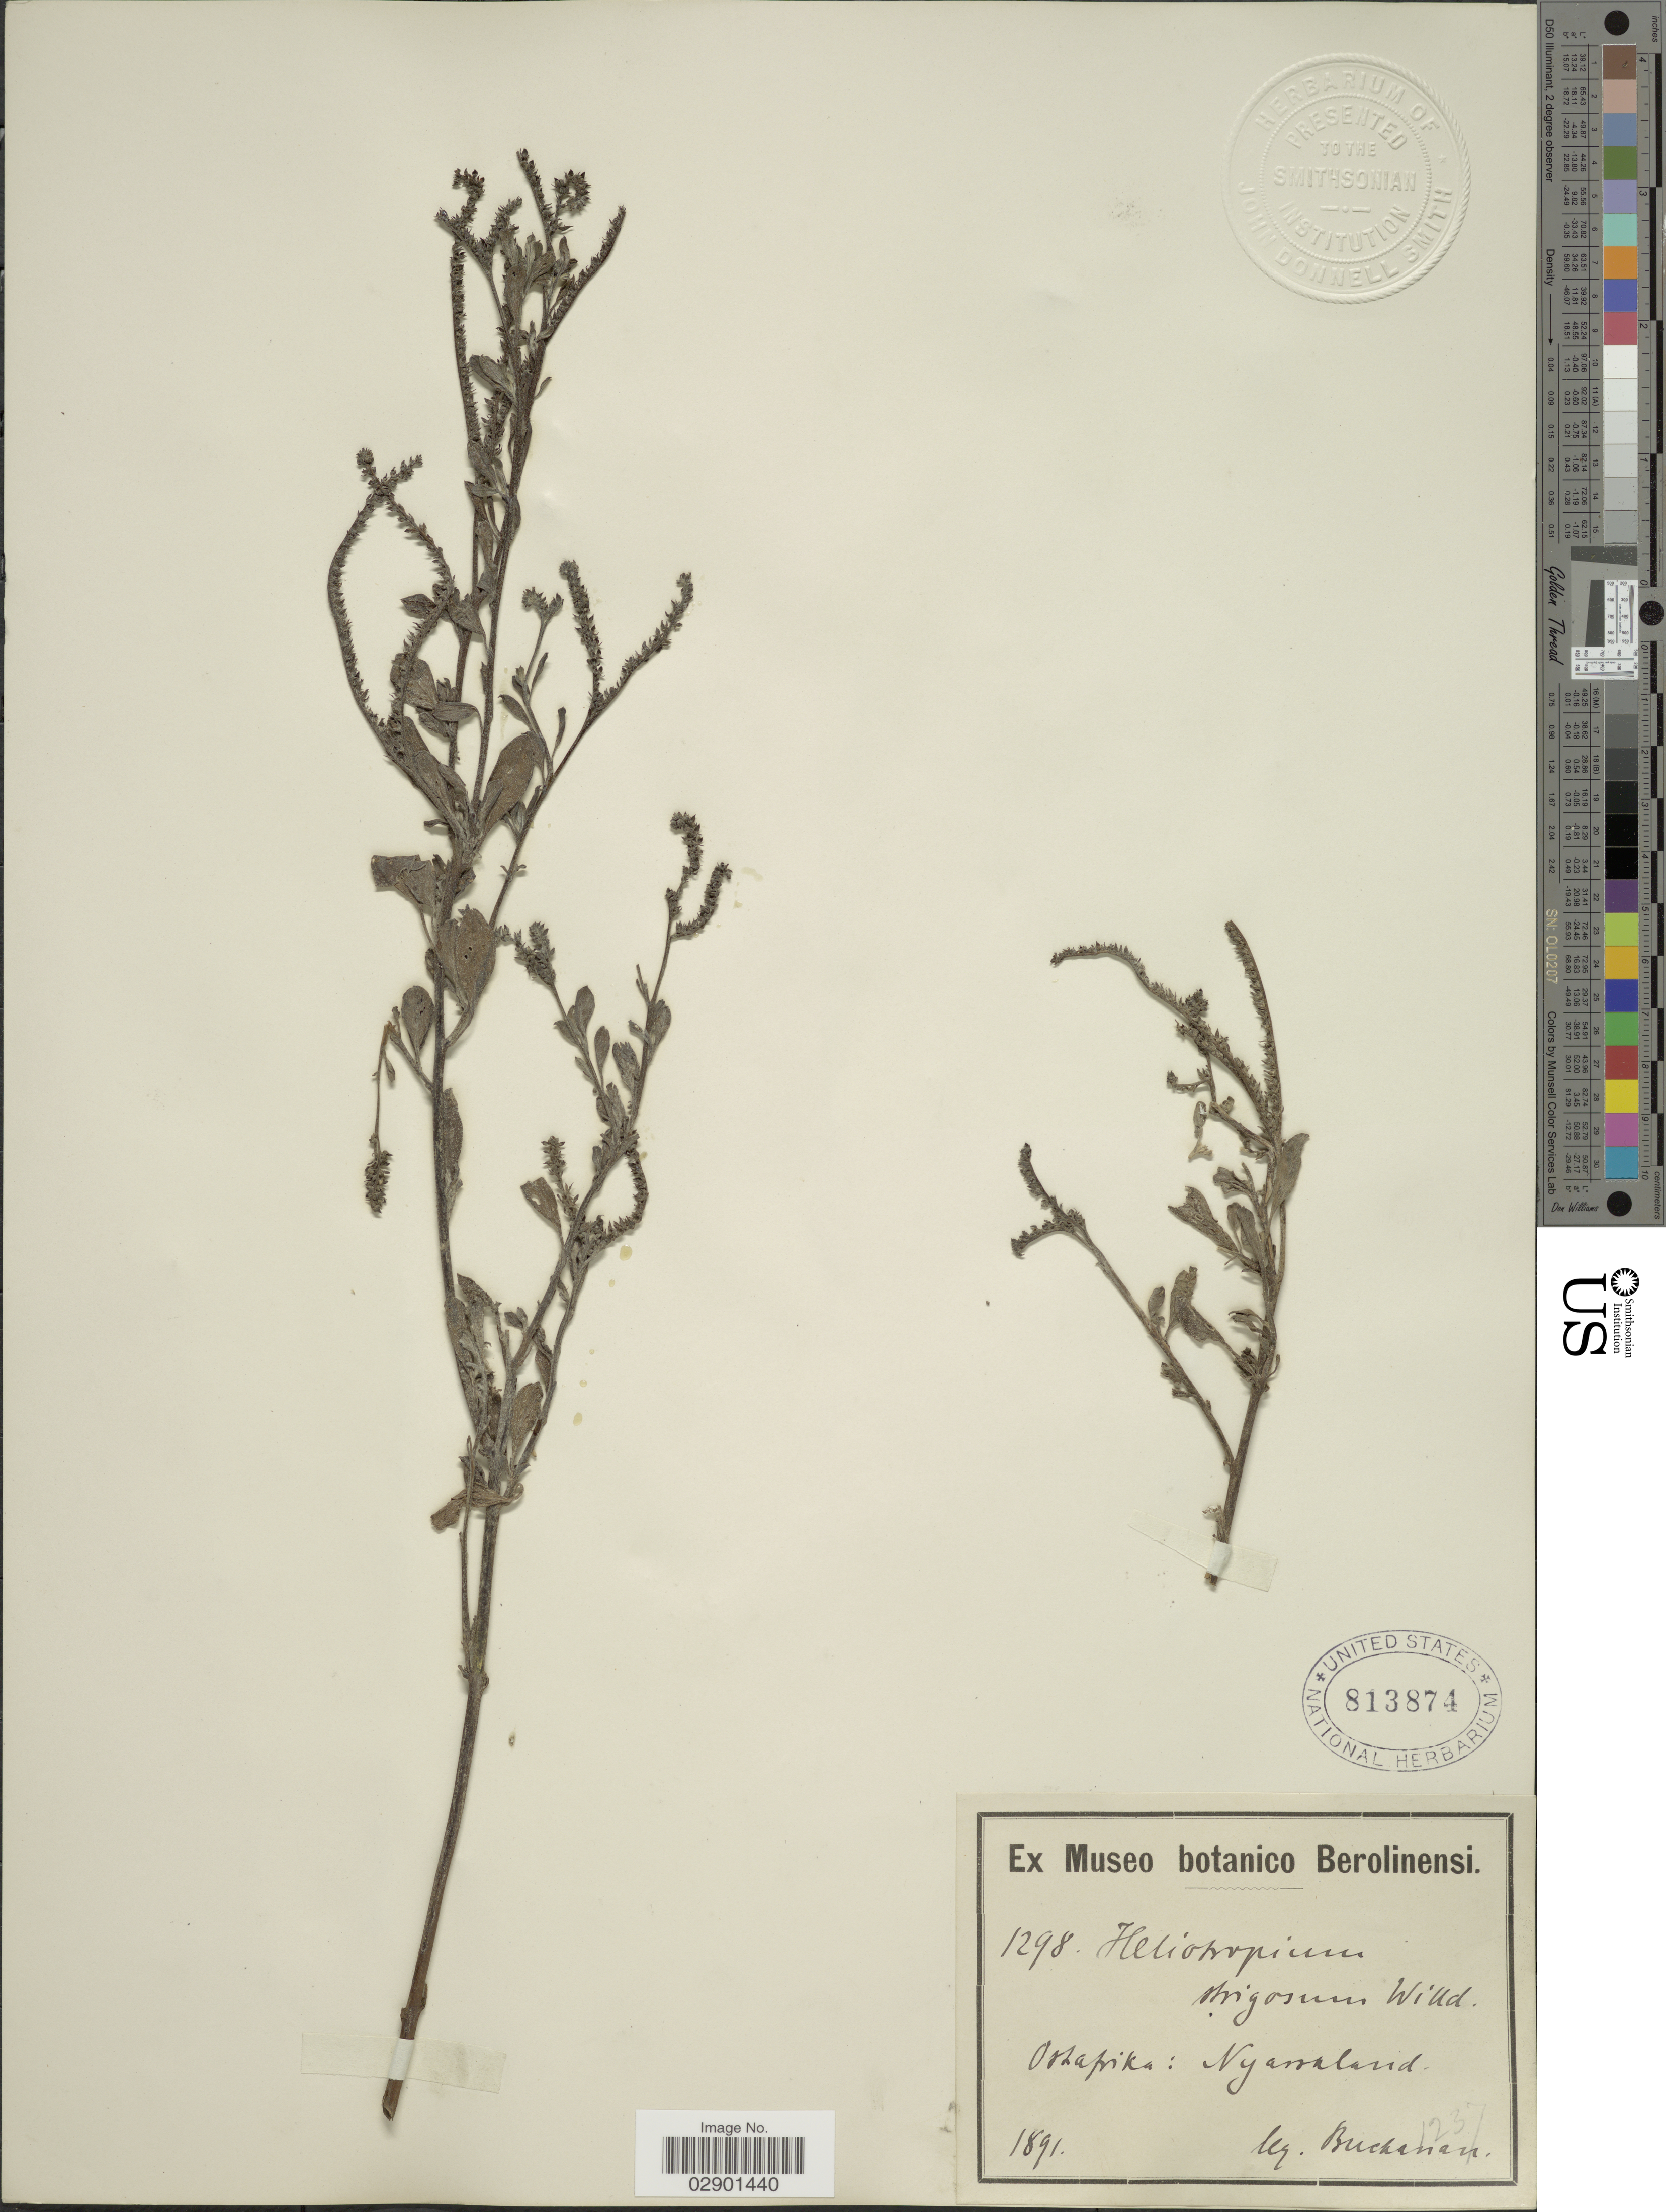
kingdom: Plantae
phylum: Tracheophyta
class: Magnoliopsida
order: Boraginales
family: Heliotropiaceae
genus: Heliotropium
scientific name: Heliotropium strigosum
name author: Willd.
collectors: -. Buchanan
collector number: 1298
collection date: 1891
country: Malawi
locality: Ostafrika: Nyassaland.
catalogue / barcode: US 813874